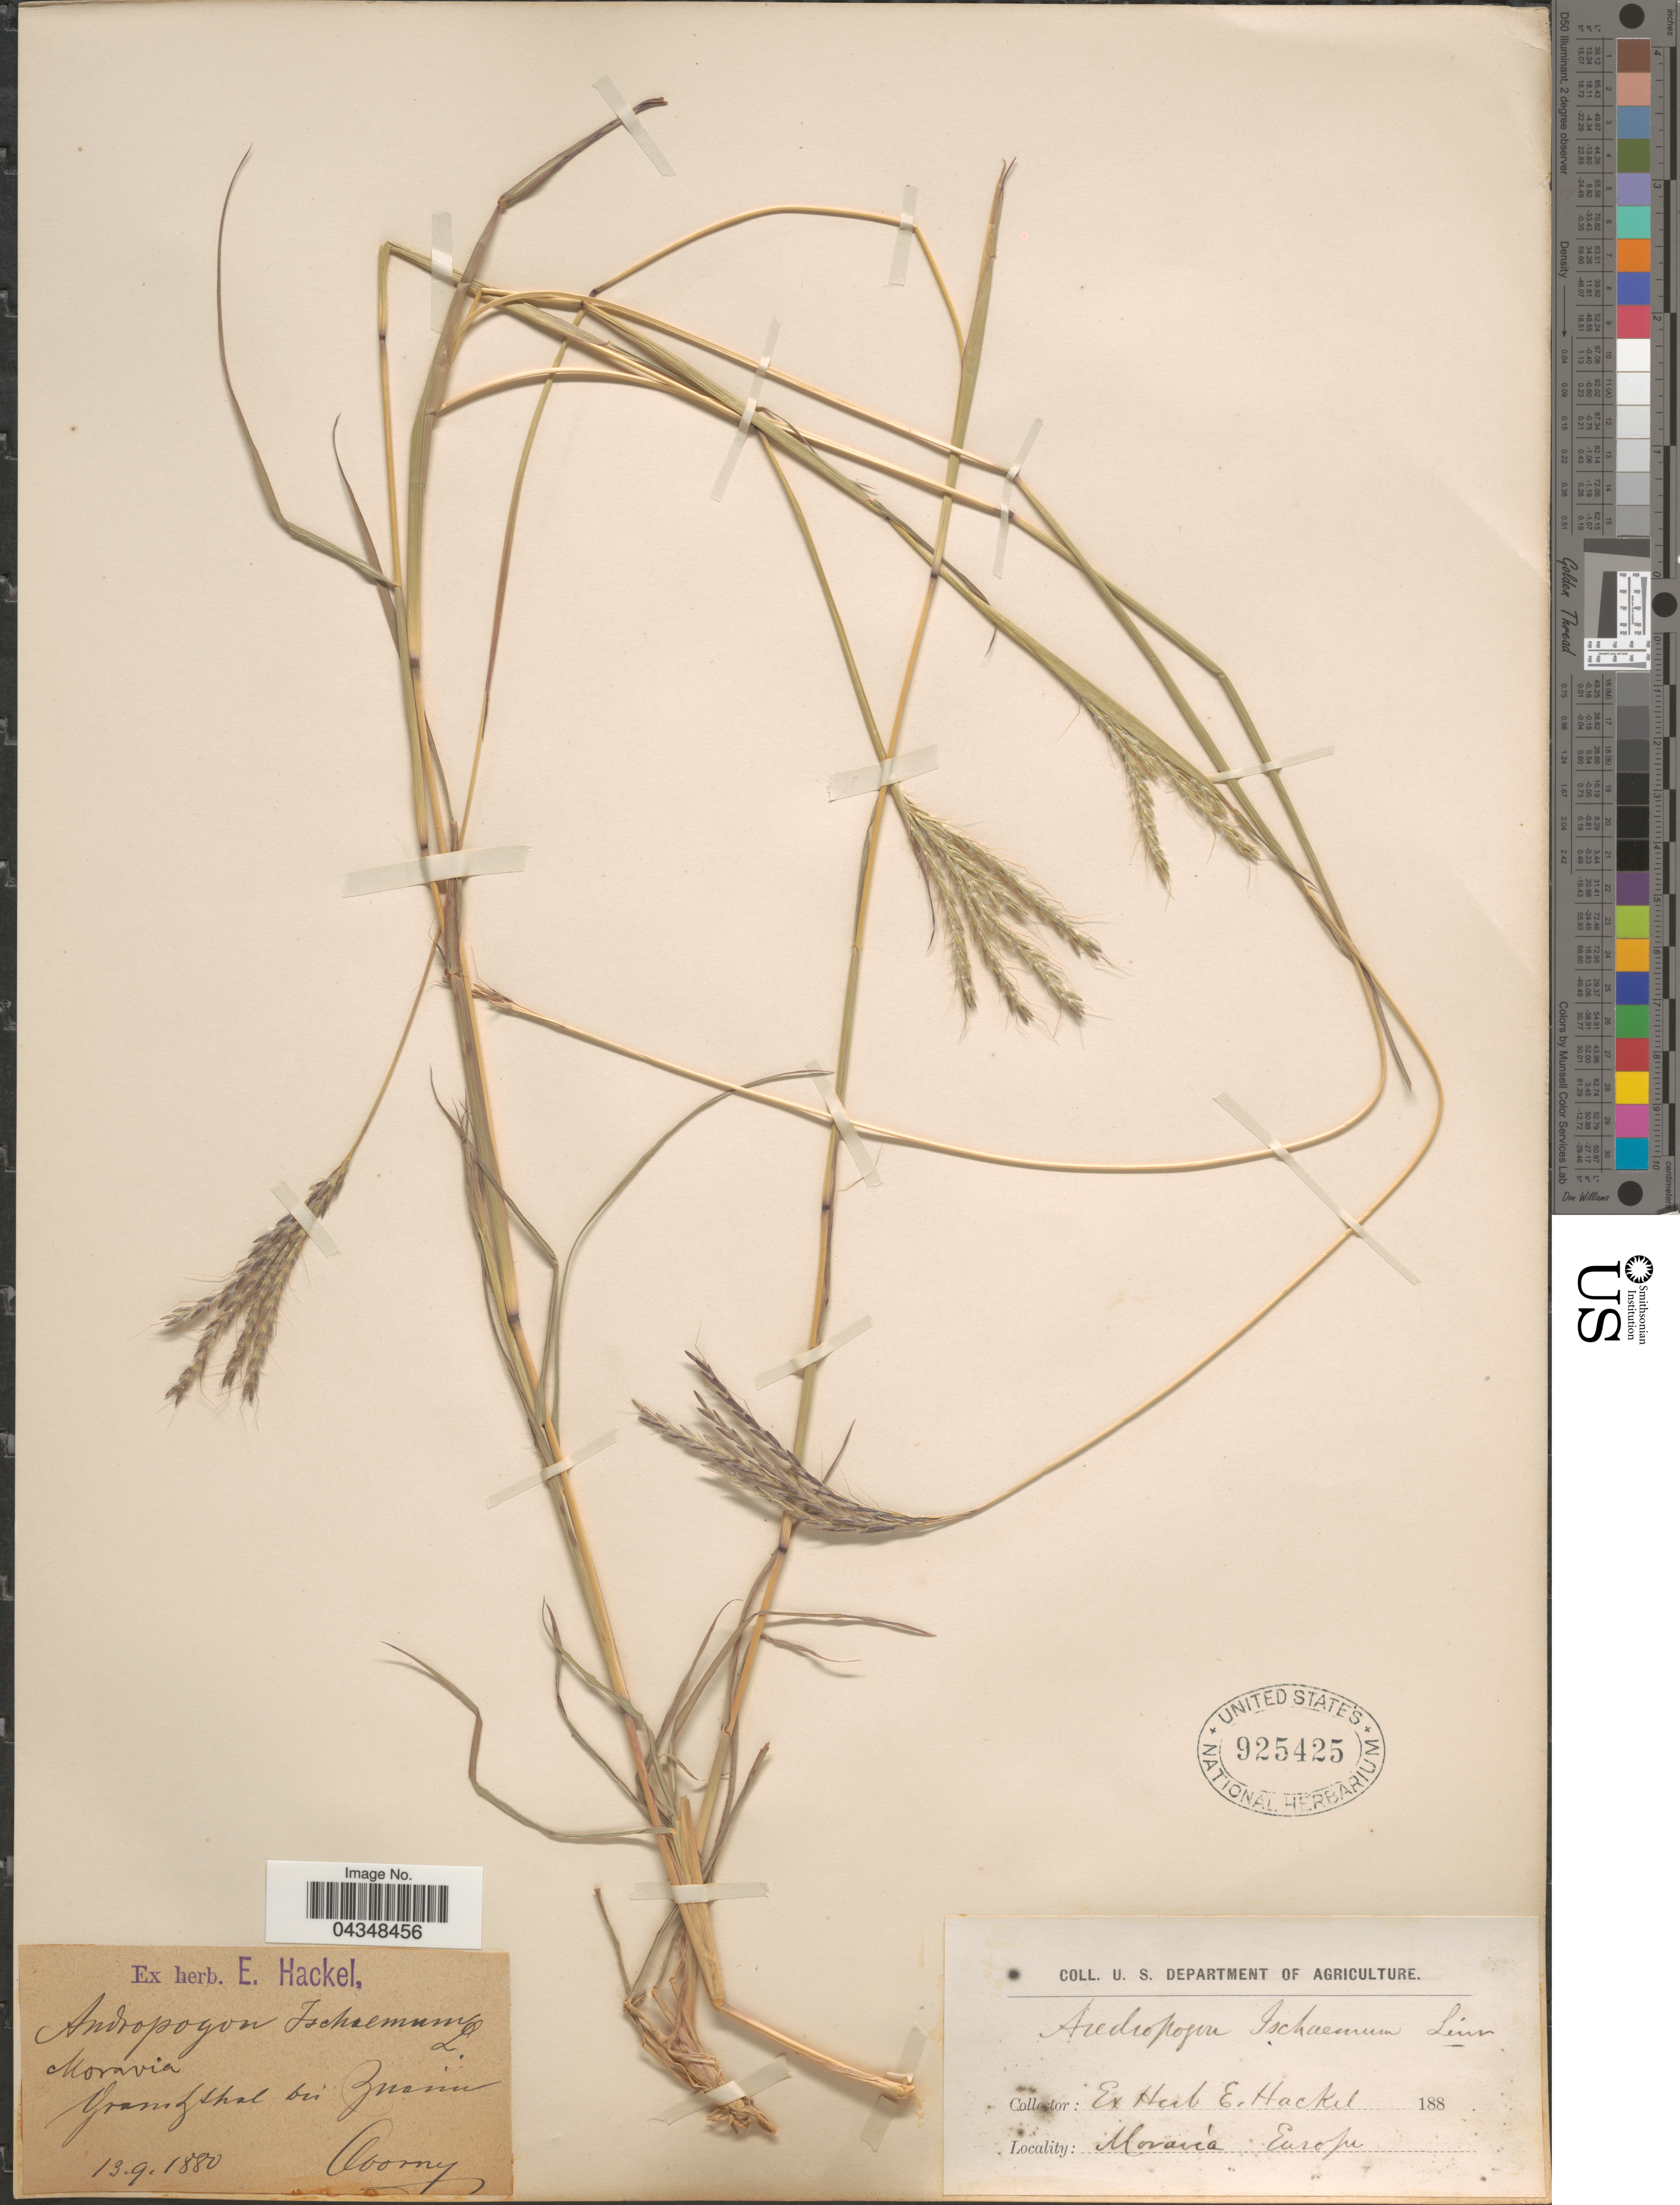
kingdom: Plantae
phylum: Tracheophyta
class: Liliopsida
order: Poales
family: Poaceae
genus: Bothriochloa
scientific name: Bothriochloa ischaemum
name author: (L.) Keng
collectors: Oborny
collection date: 1880-09-13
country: Czechia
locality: Moravia. Granitzthal bei Znaim.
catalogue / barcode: US 925425